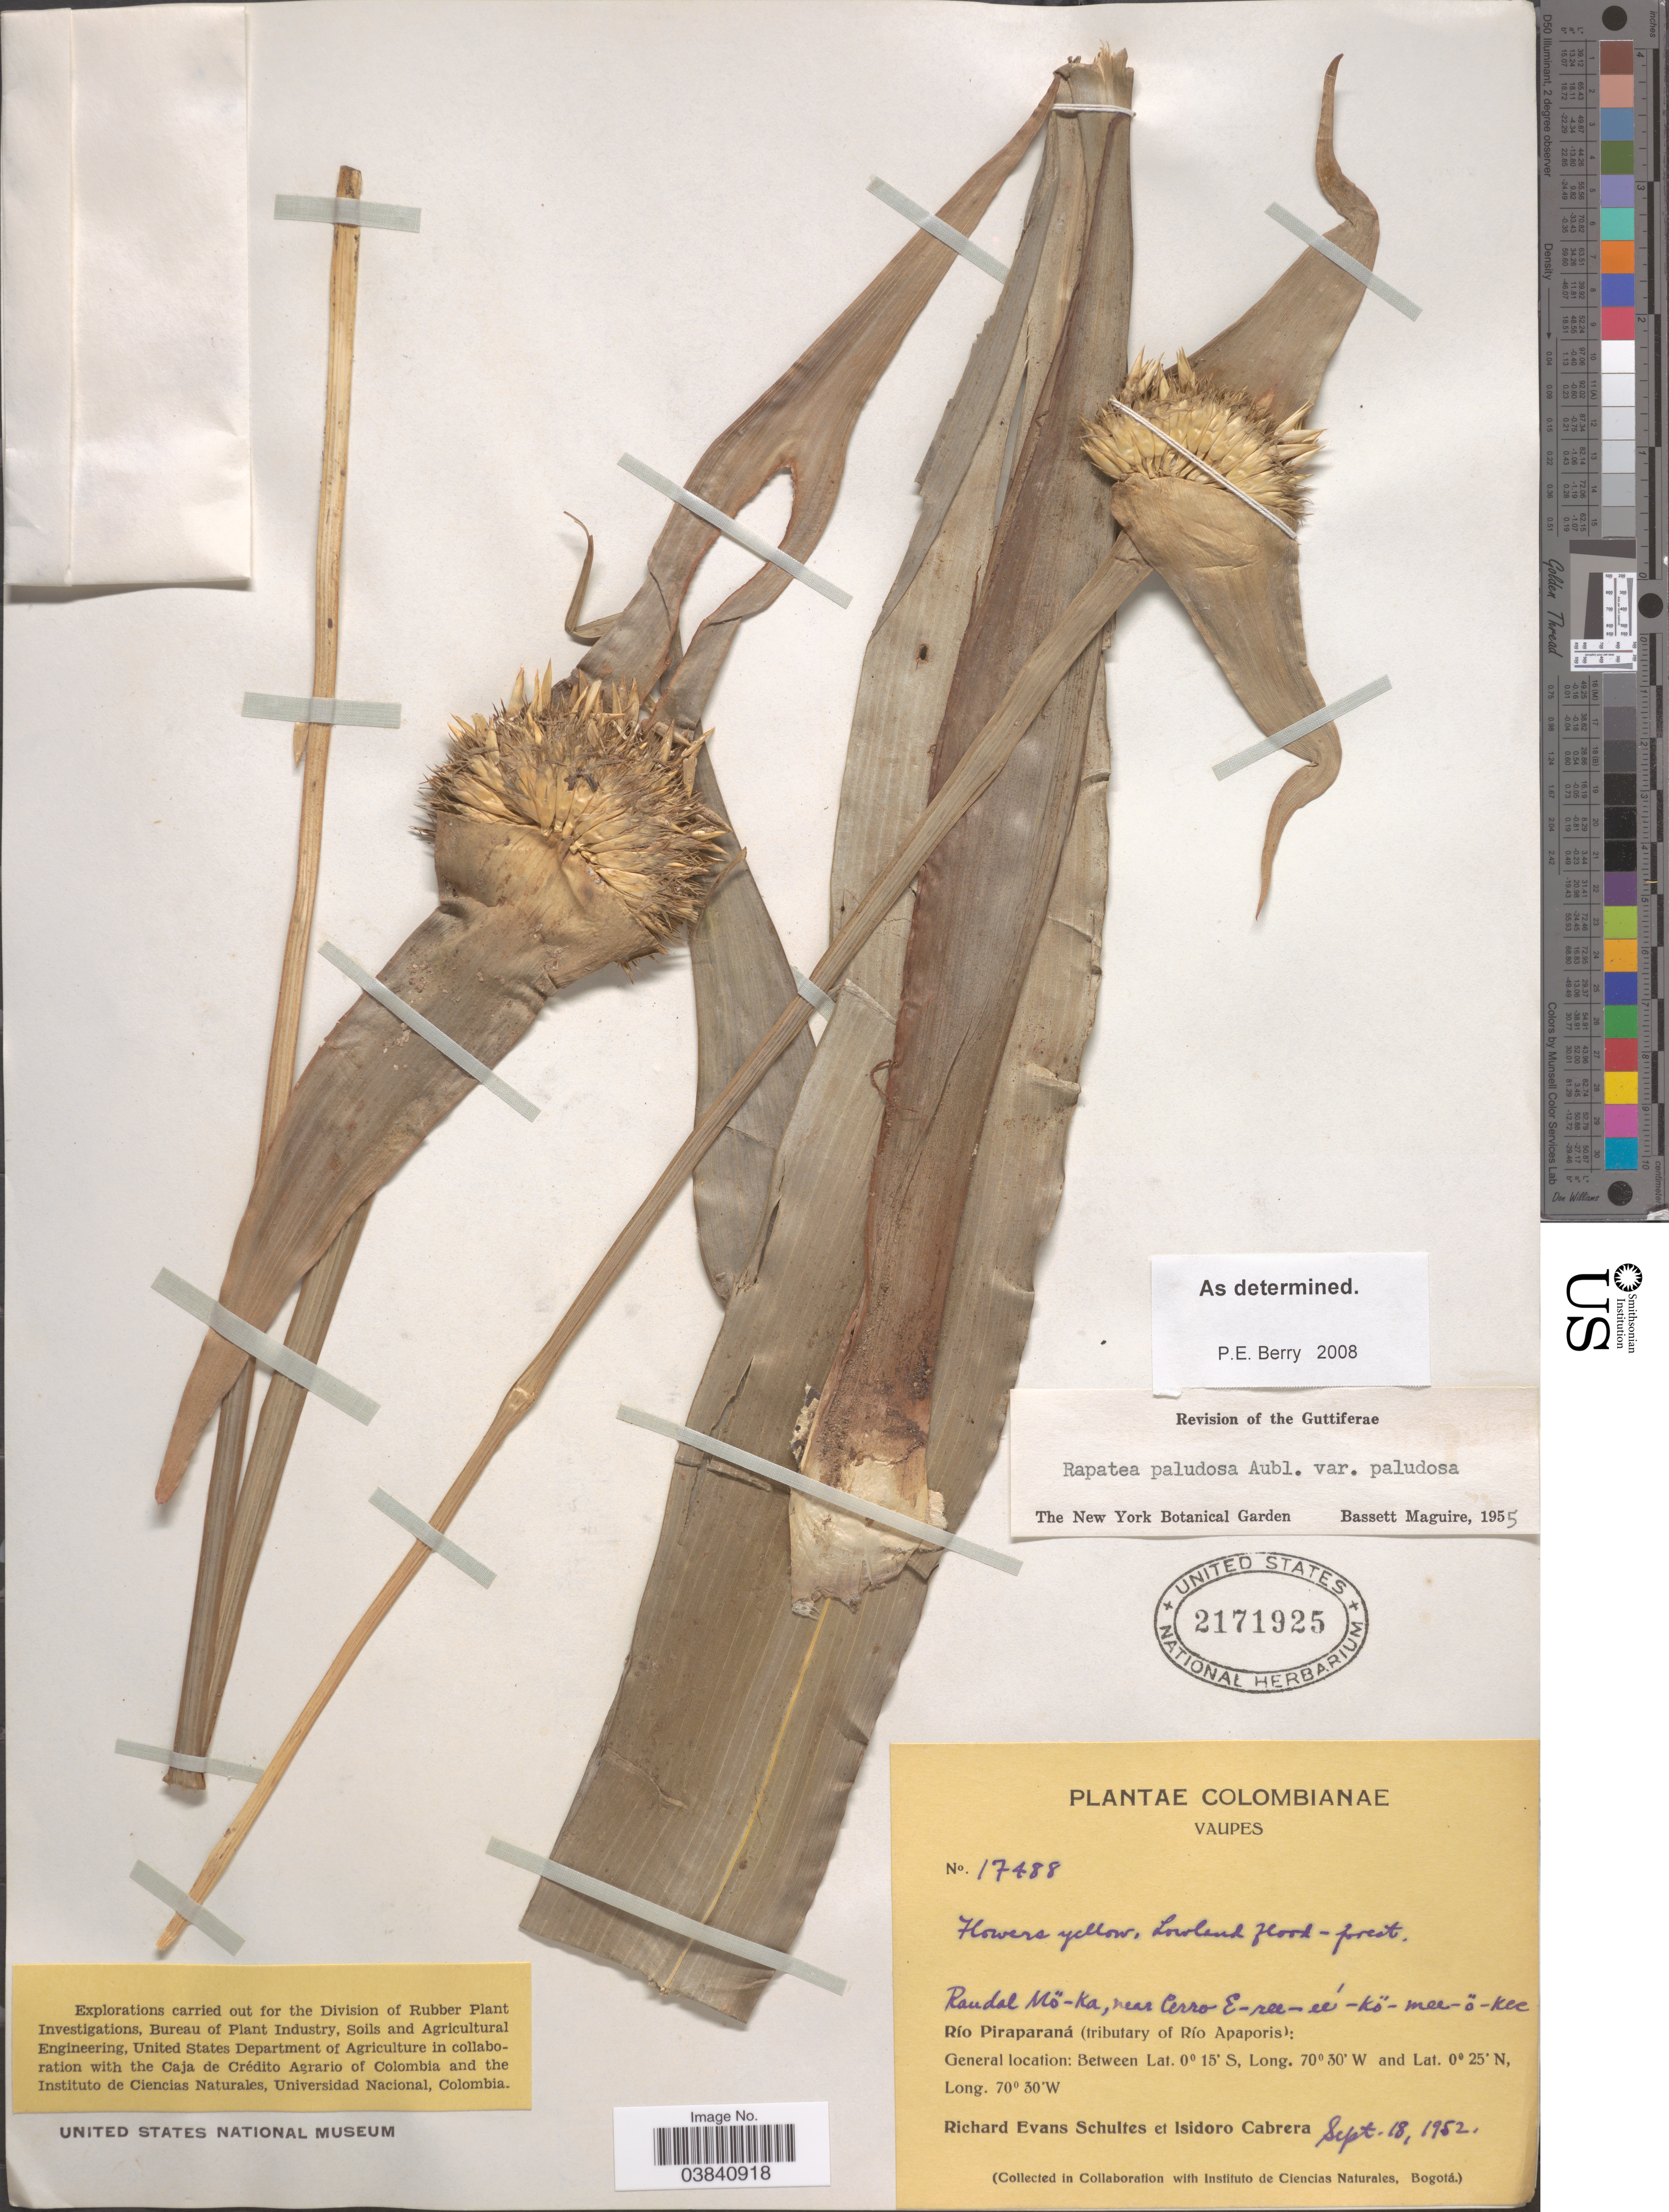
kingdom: Plantae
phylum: Tracheophyta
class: Liliopsida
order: Poales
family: Rapateaceae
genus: Rapatea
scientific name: Rapatea paludosa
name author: Aubl.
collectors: R. E. Schultes & I. Cabrera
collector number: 17488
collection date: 1952-09-18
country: Colombia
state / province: Vaupés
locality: Raudal Mö-Ka, near Cerro E-ree-eé-Kö-mee-ö-Kee. [interpreted] Río Piraparaná (tributary of Río Apaporis).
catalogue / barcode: US 2171925